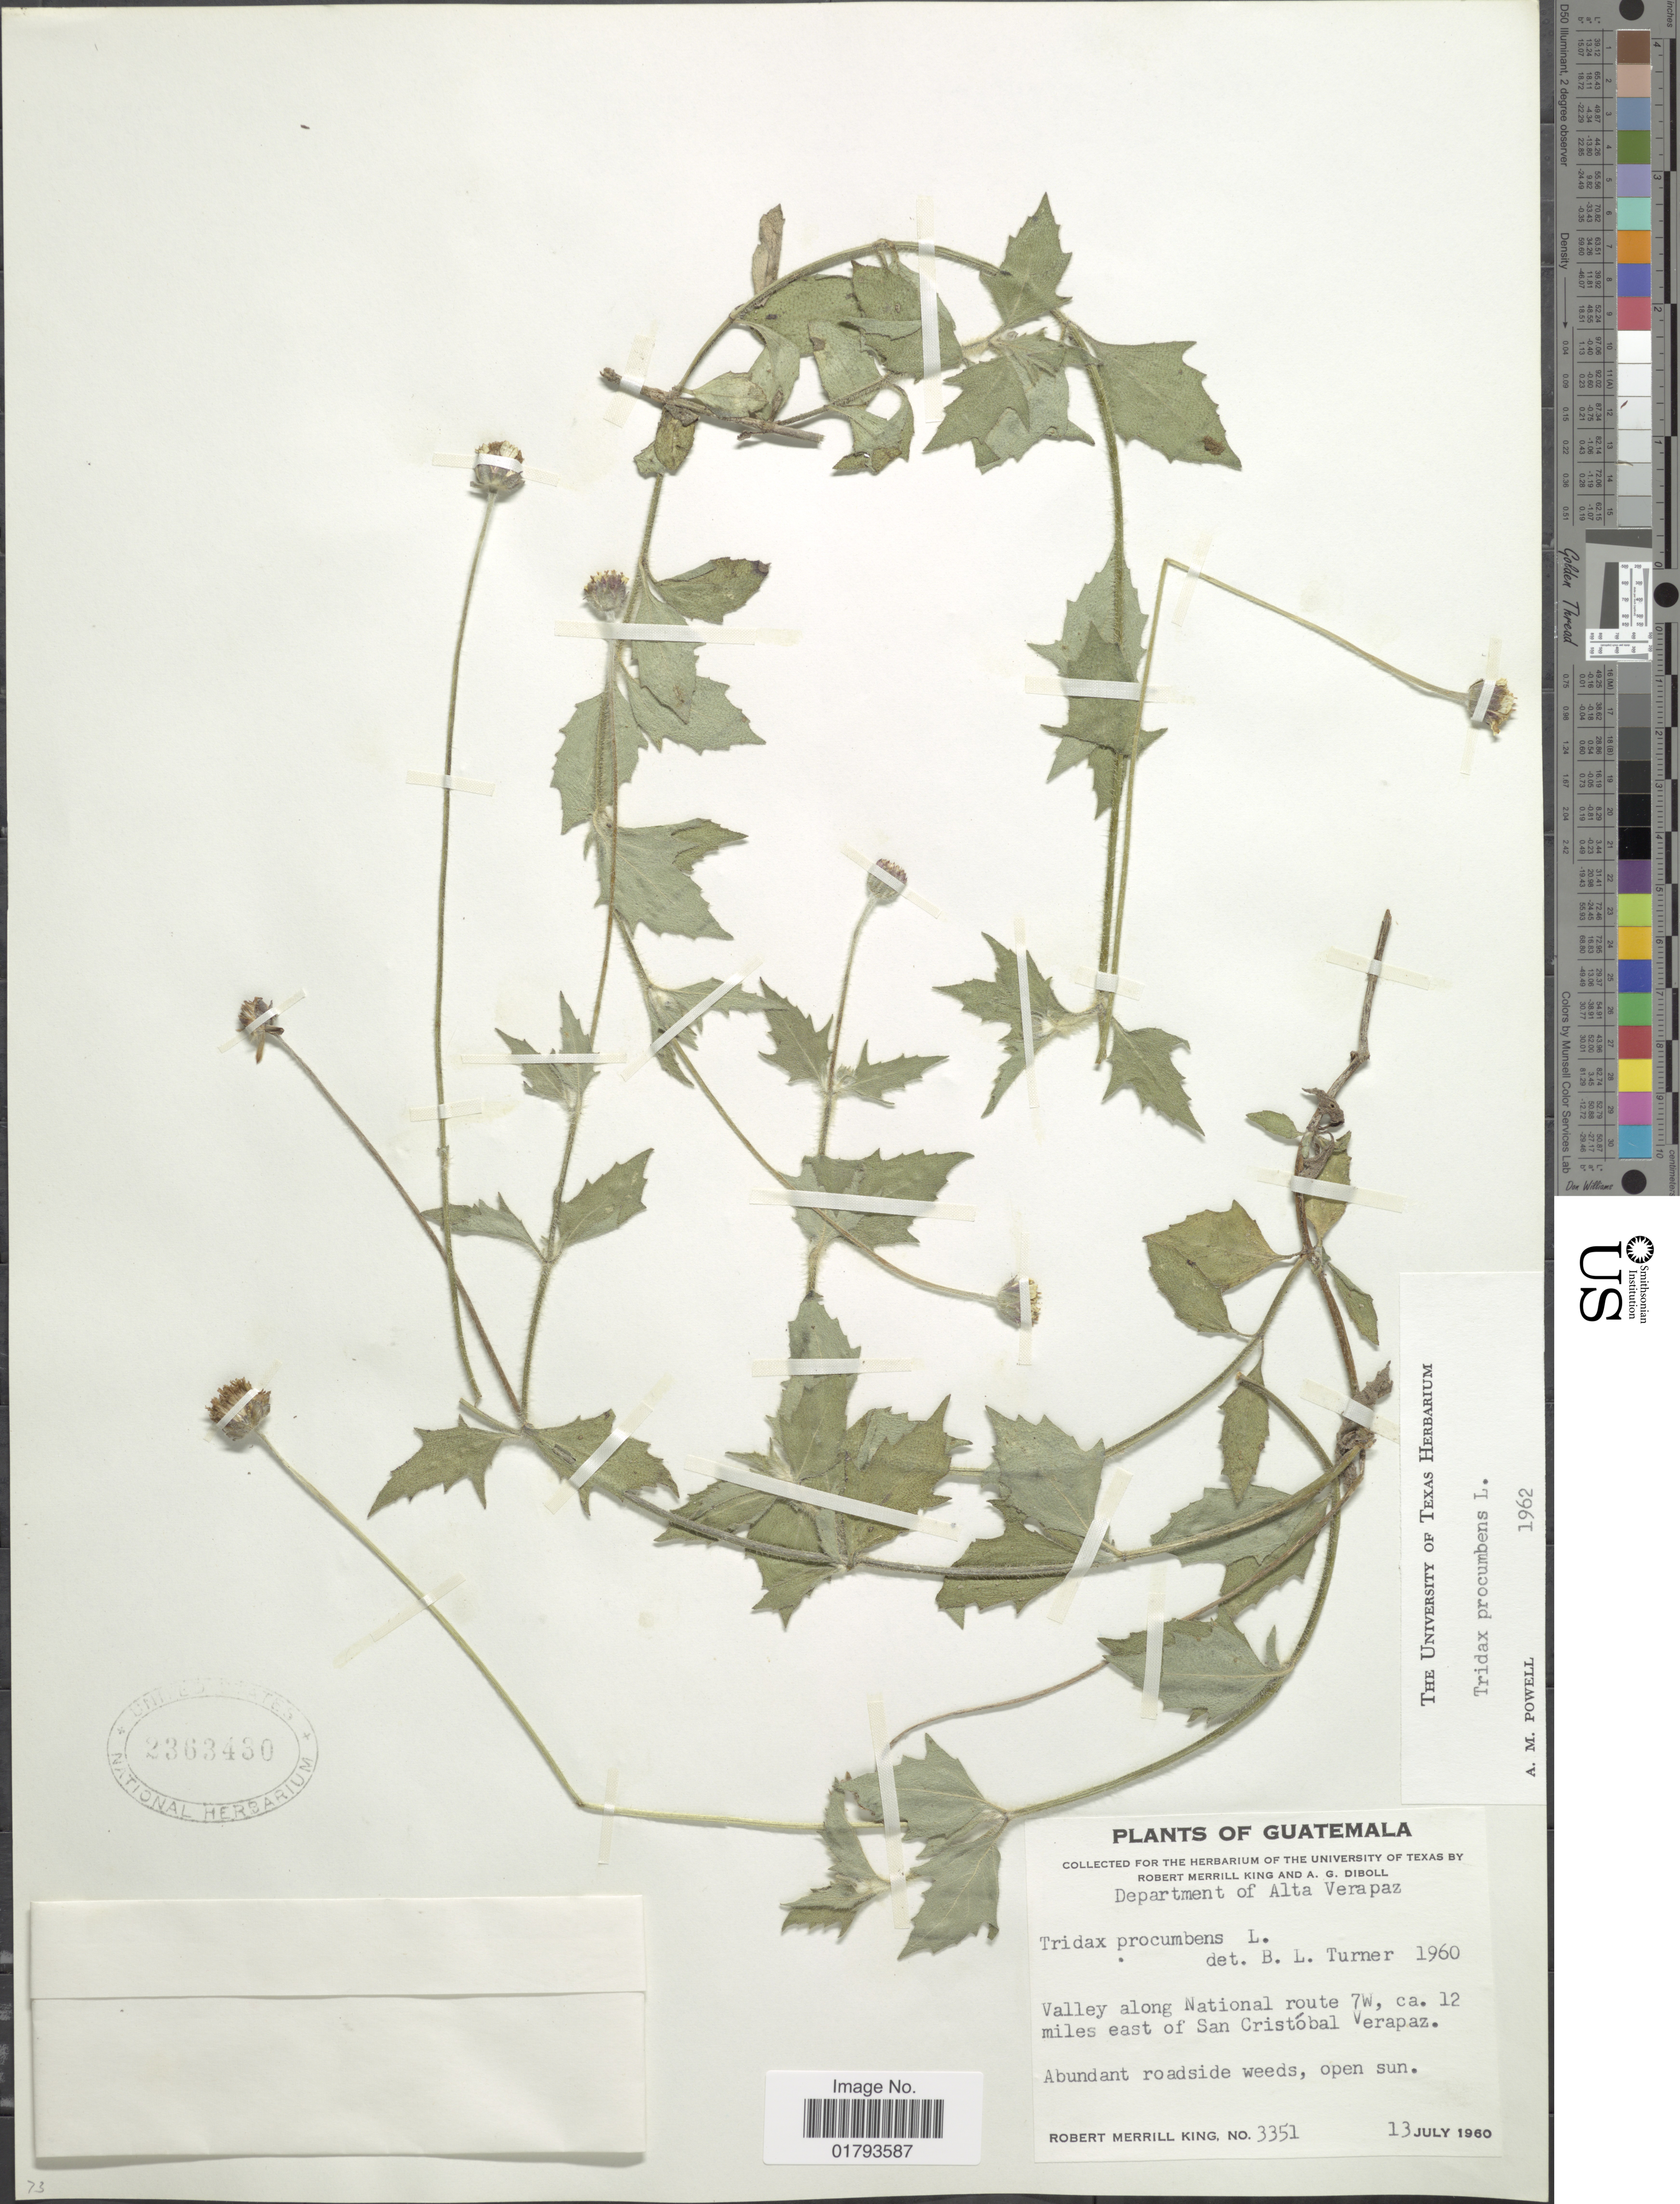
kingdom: Plantae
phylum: Tracheophyta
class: Magnoliopsida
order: Asterales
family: Asteraceae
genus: Tridax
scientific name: Tridax procumbens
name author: L.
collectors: R. M. King & A. Diboll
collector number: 3351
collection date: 1960-07-13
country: Guatemala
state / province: Alta Verapaz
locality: Department of Alta Verapaz. Valley along National route 7 W, ca. 12 miles east of San Cristobal Verapaz.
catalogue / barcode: US 2363430